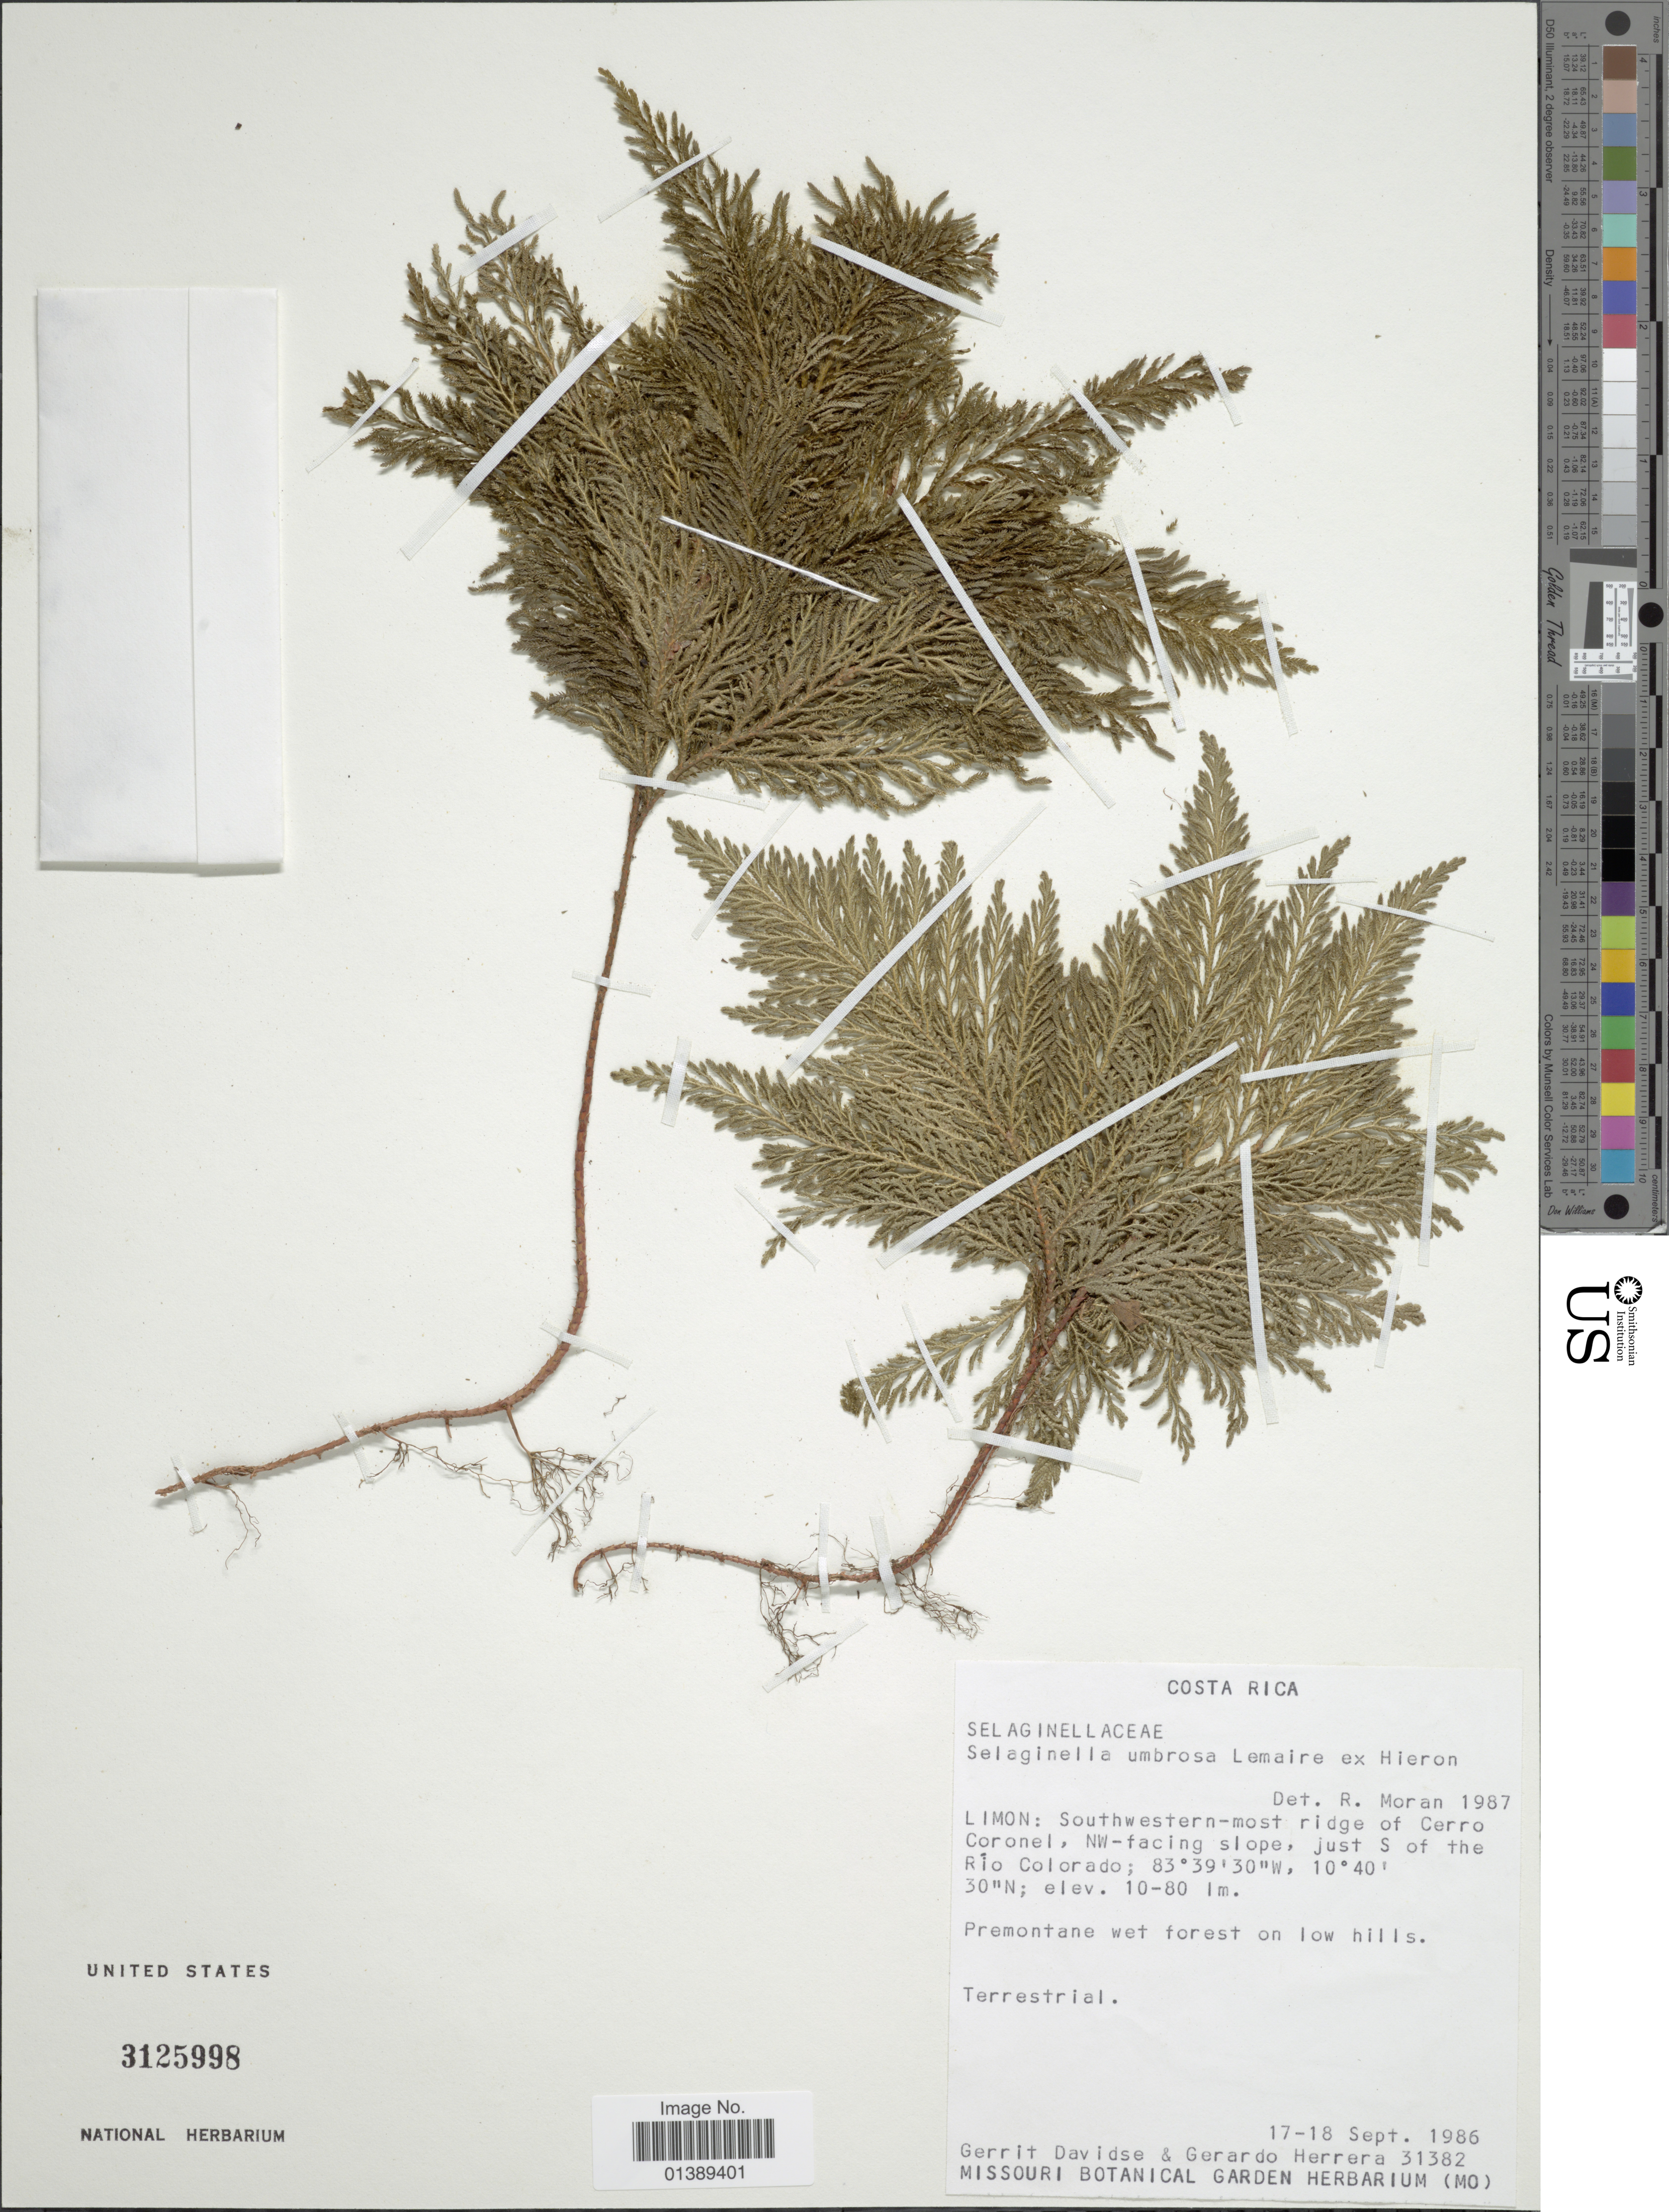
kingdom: Plantae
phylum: Tracheophyta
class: Lycopodiopsida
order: Selaginellales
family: Selaginellaceae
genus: Selaginella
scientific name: Selaginella umbrosa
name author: Lem. ex Hieron.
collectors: G. Davidse & G. Herrera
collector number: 31382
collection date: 1986-09-17/1986-09-18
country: Costa Rica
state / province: Limón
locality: Southwestern-most ridge of Cerro Coronel, NW-facing slope, just S of the Río Colorado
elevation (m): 10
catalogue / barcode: US 3125998